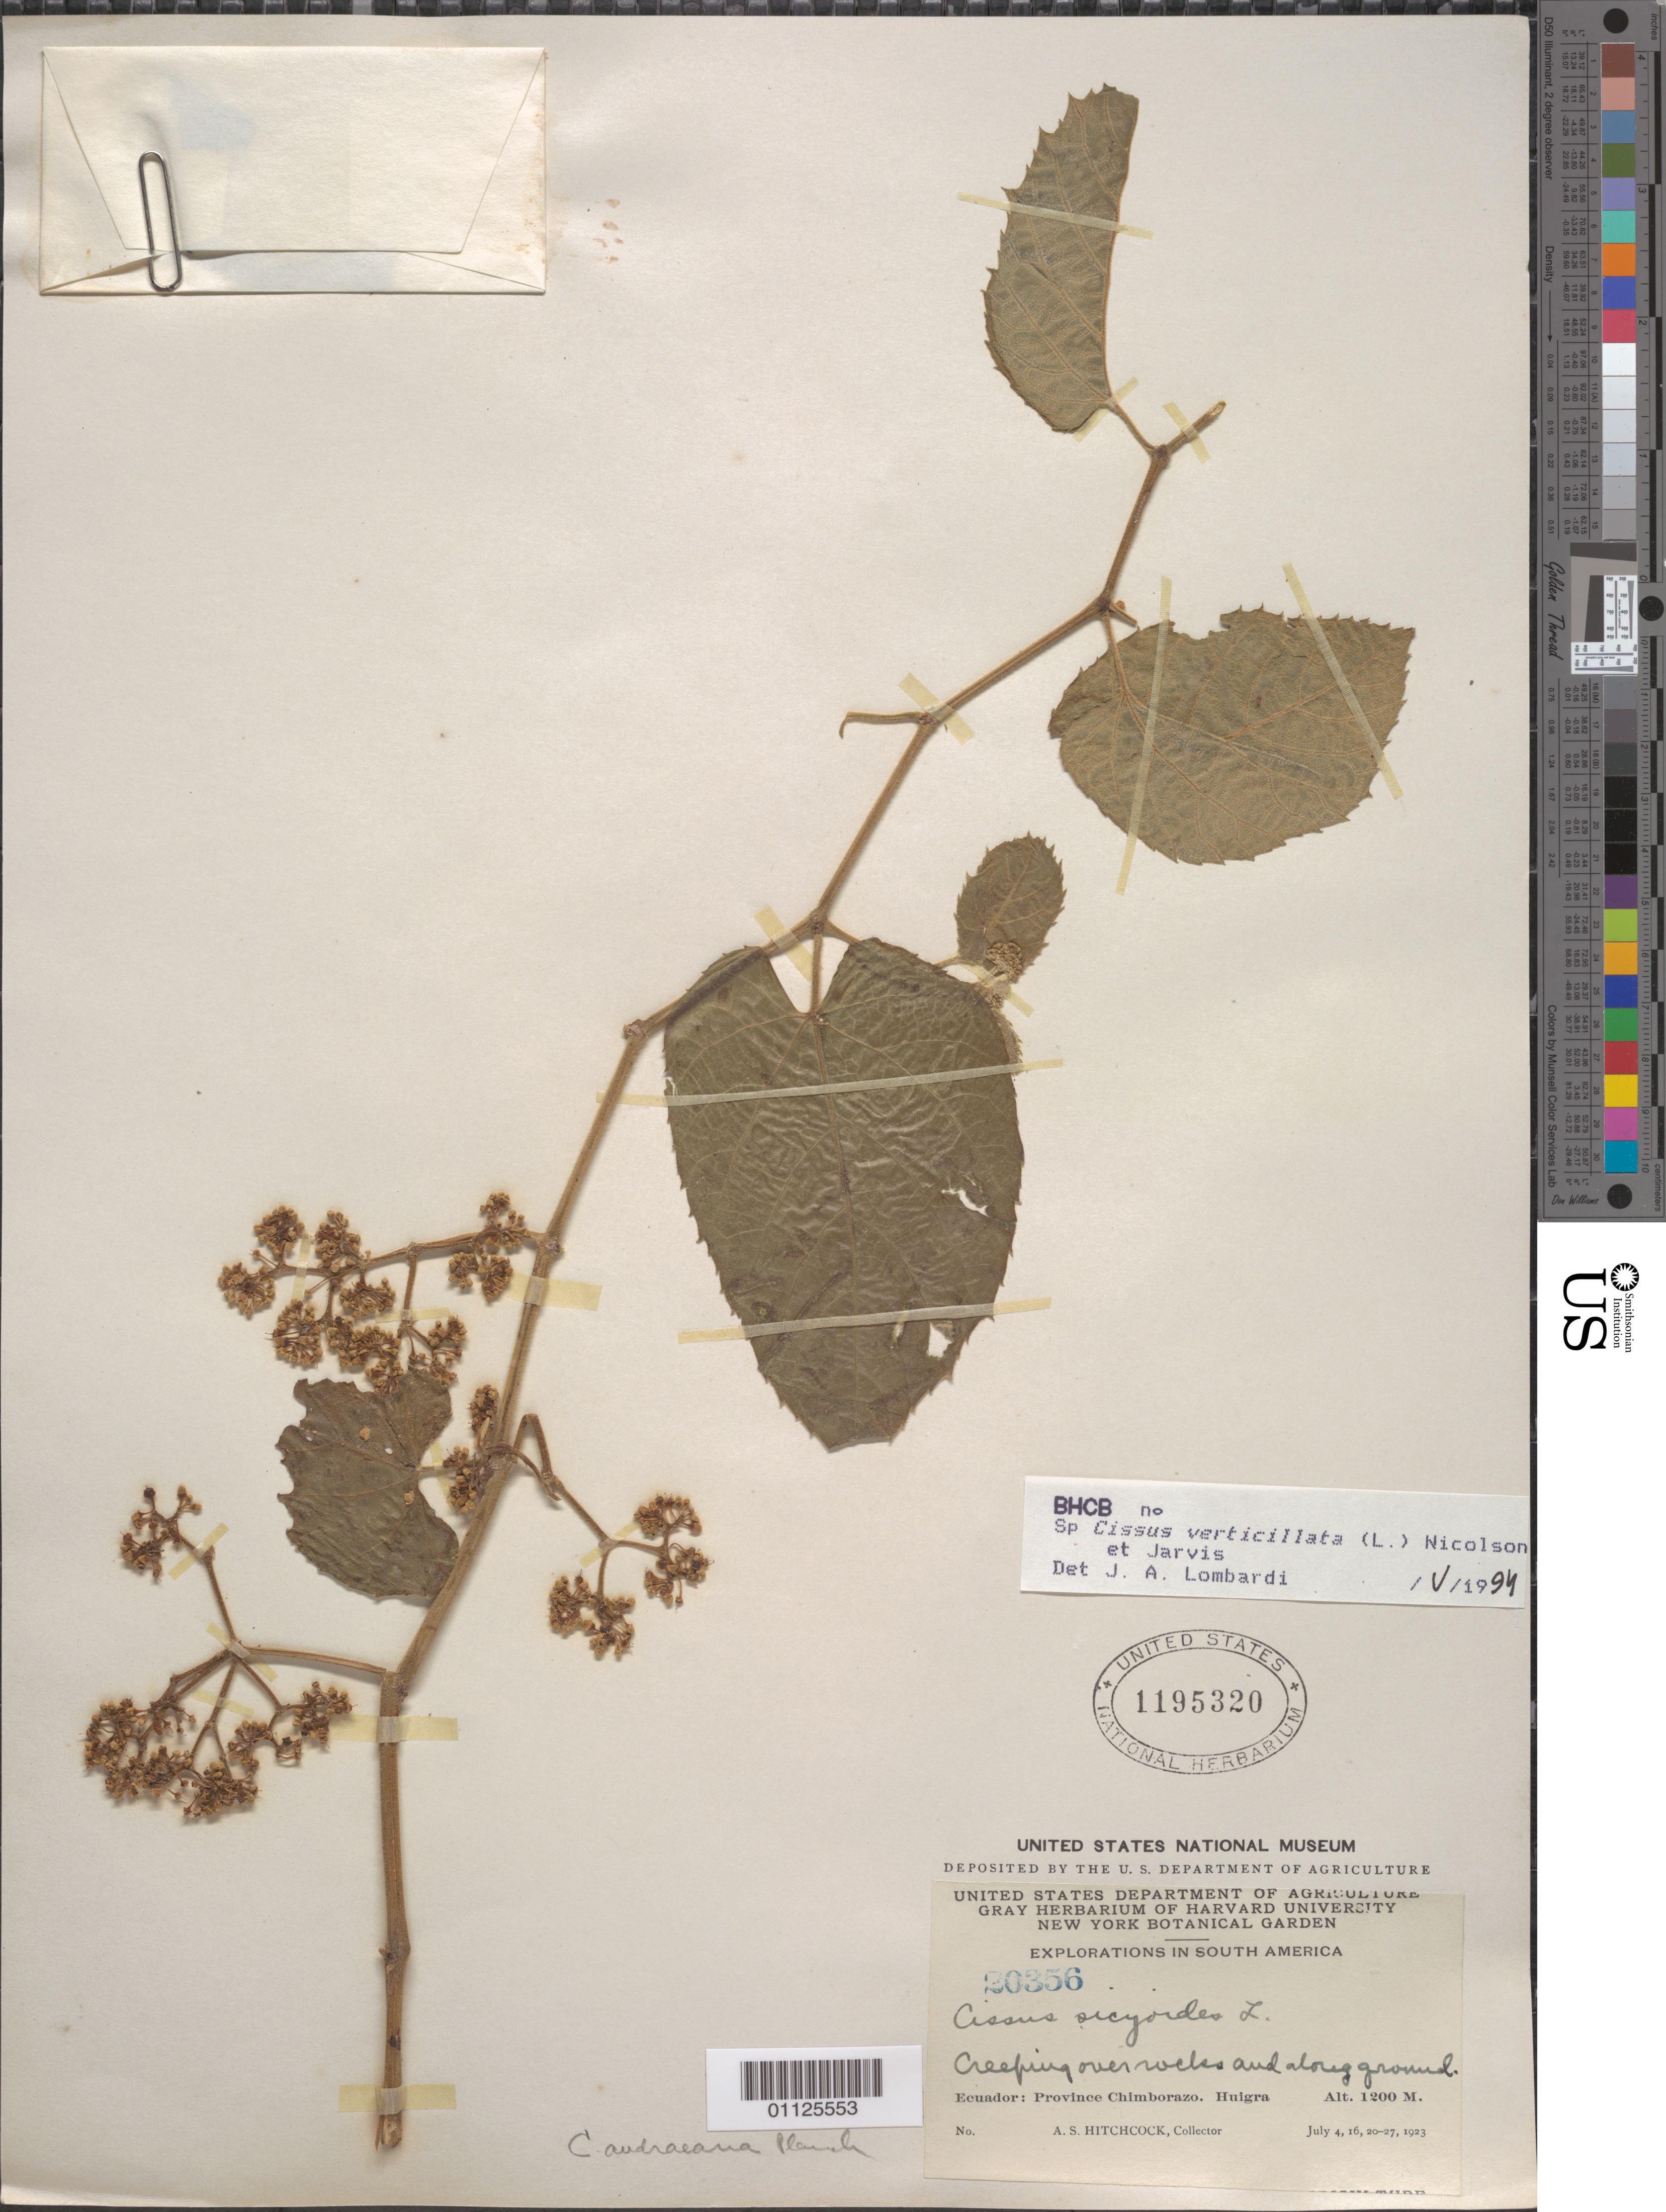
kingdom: Plantae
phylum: Tracheophyta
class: Magnoliopsida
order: Vitales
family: Vitaceae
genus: Cissus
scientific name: Cissus verticillata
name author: (L.) Nicolson & C.E. Jarvis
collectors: A. S. Hitchcock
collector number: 20356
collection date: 1923-07-04/1923-07-27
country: Ecuador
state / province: Chimborazo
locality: Huigra.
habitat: Creeping over rocks and along ground.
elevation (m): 1200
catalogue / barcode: US 1195320